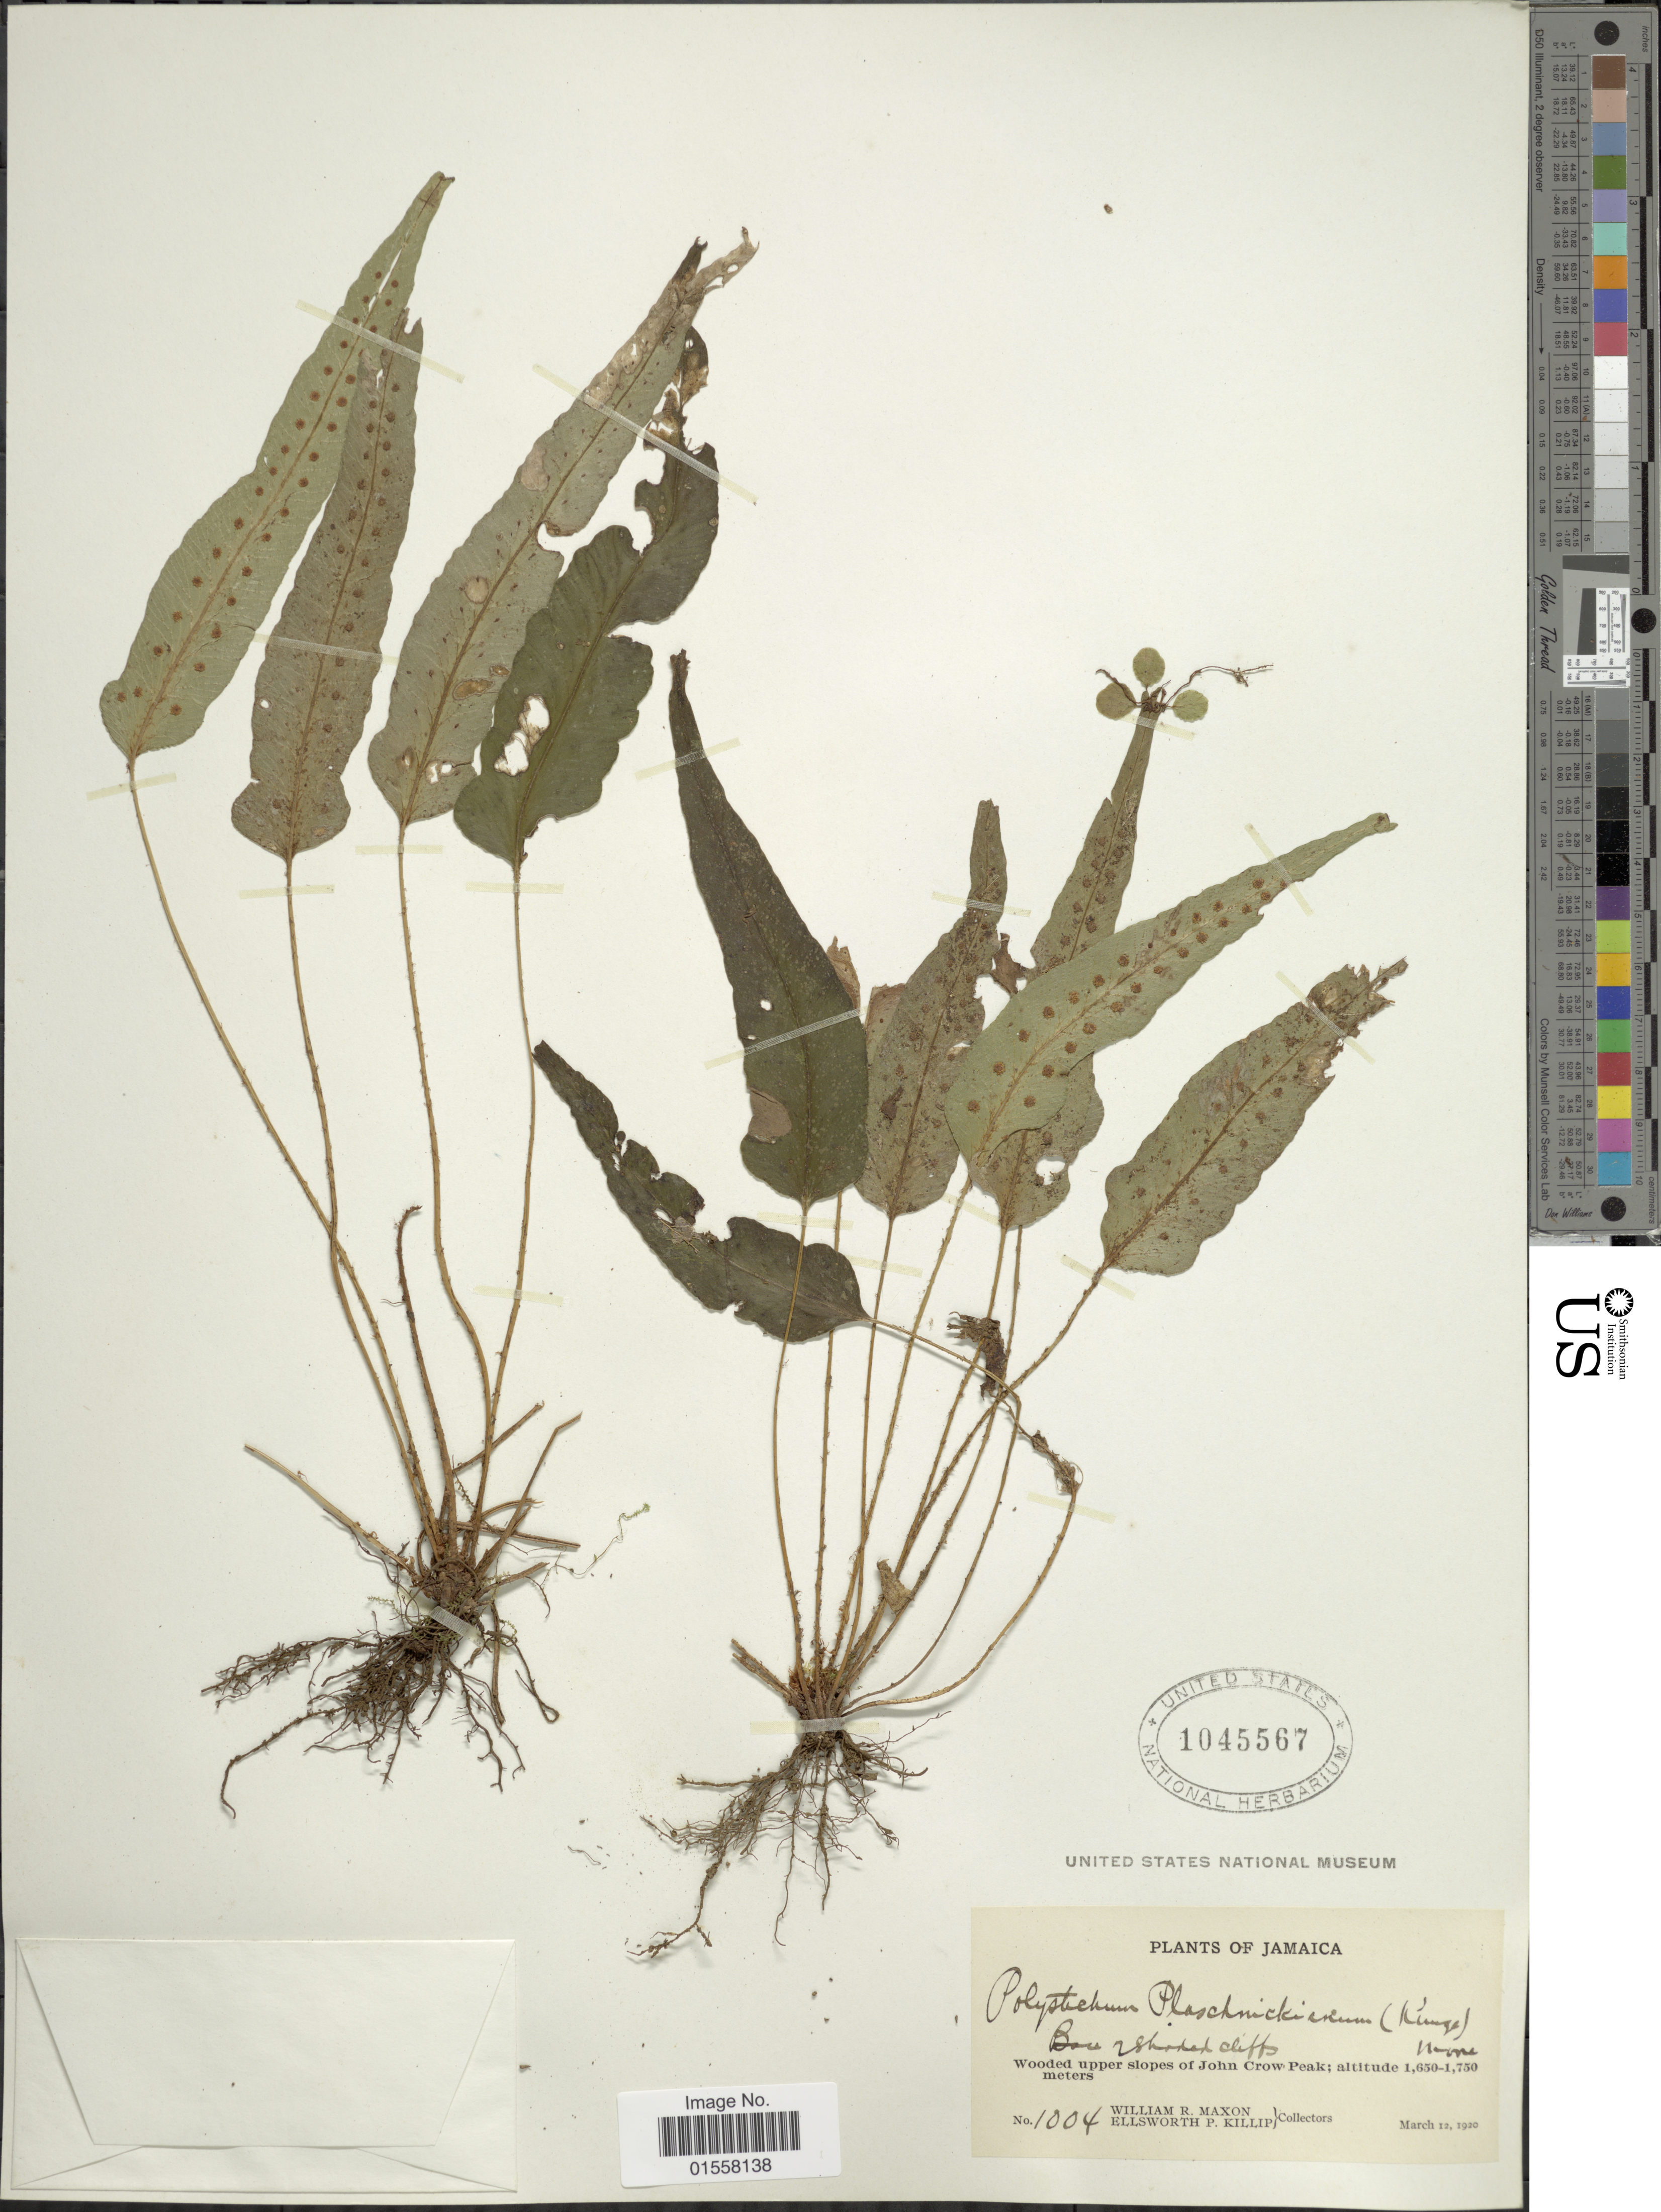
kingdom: Plantae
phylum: Tracheophyta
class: Polypodiopsida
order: Polypodiales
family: Dryopteridaceae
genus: Polystichum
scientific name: Polystichum plaschnickianum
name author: (Kunze) Moore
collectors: W. R. Maxon & E. P. Killip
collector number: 1004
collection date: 1920-03-12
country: Jamaica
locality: Jamaica, Wooded upper slopes of John Crow Peak.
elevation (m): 1650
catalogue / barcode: US 1045567